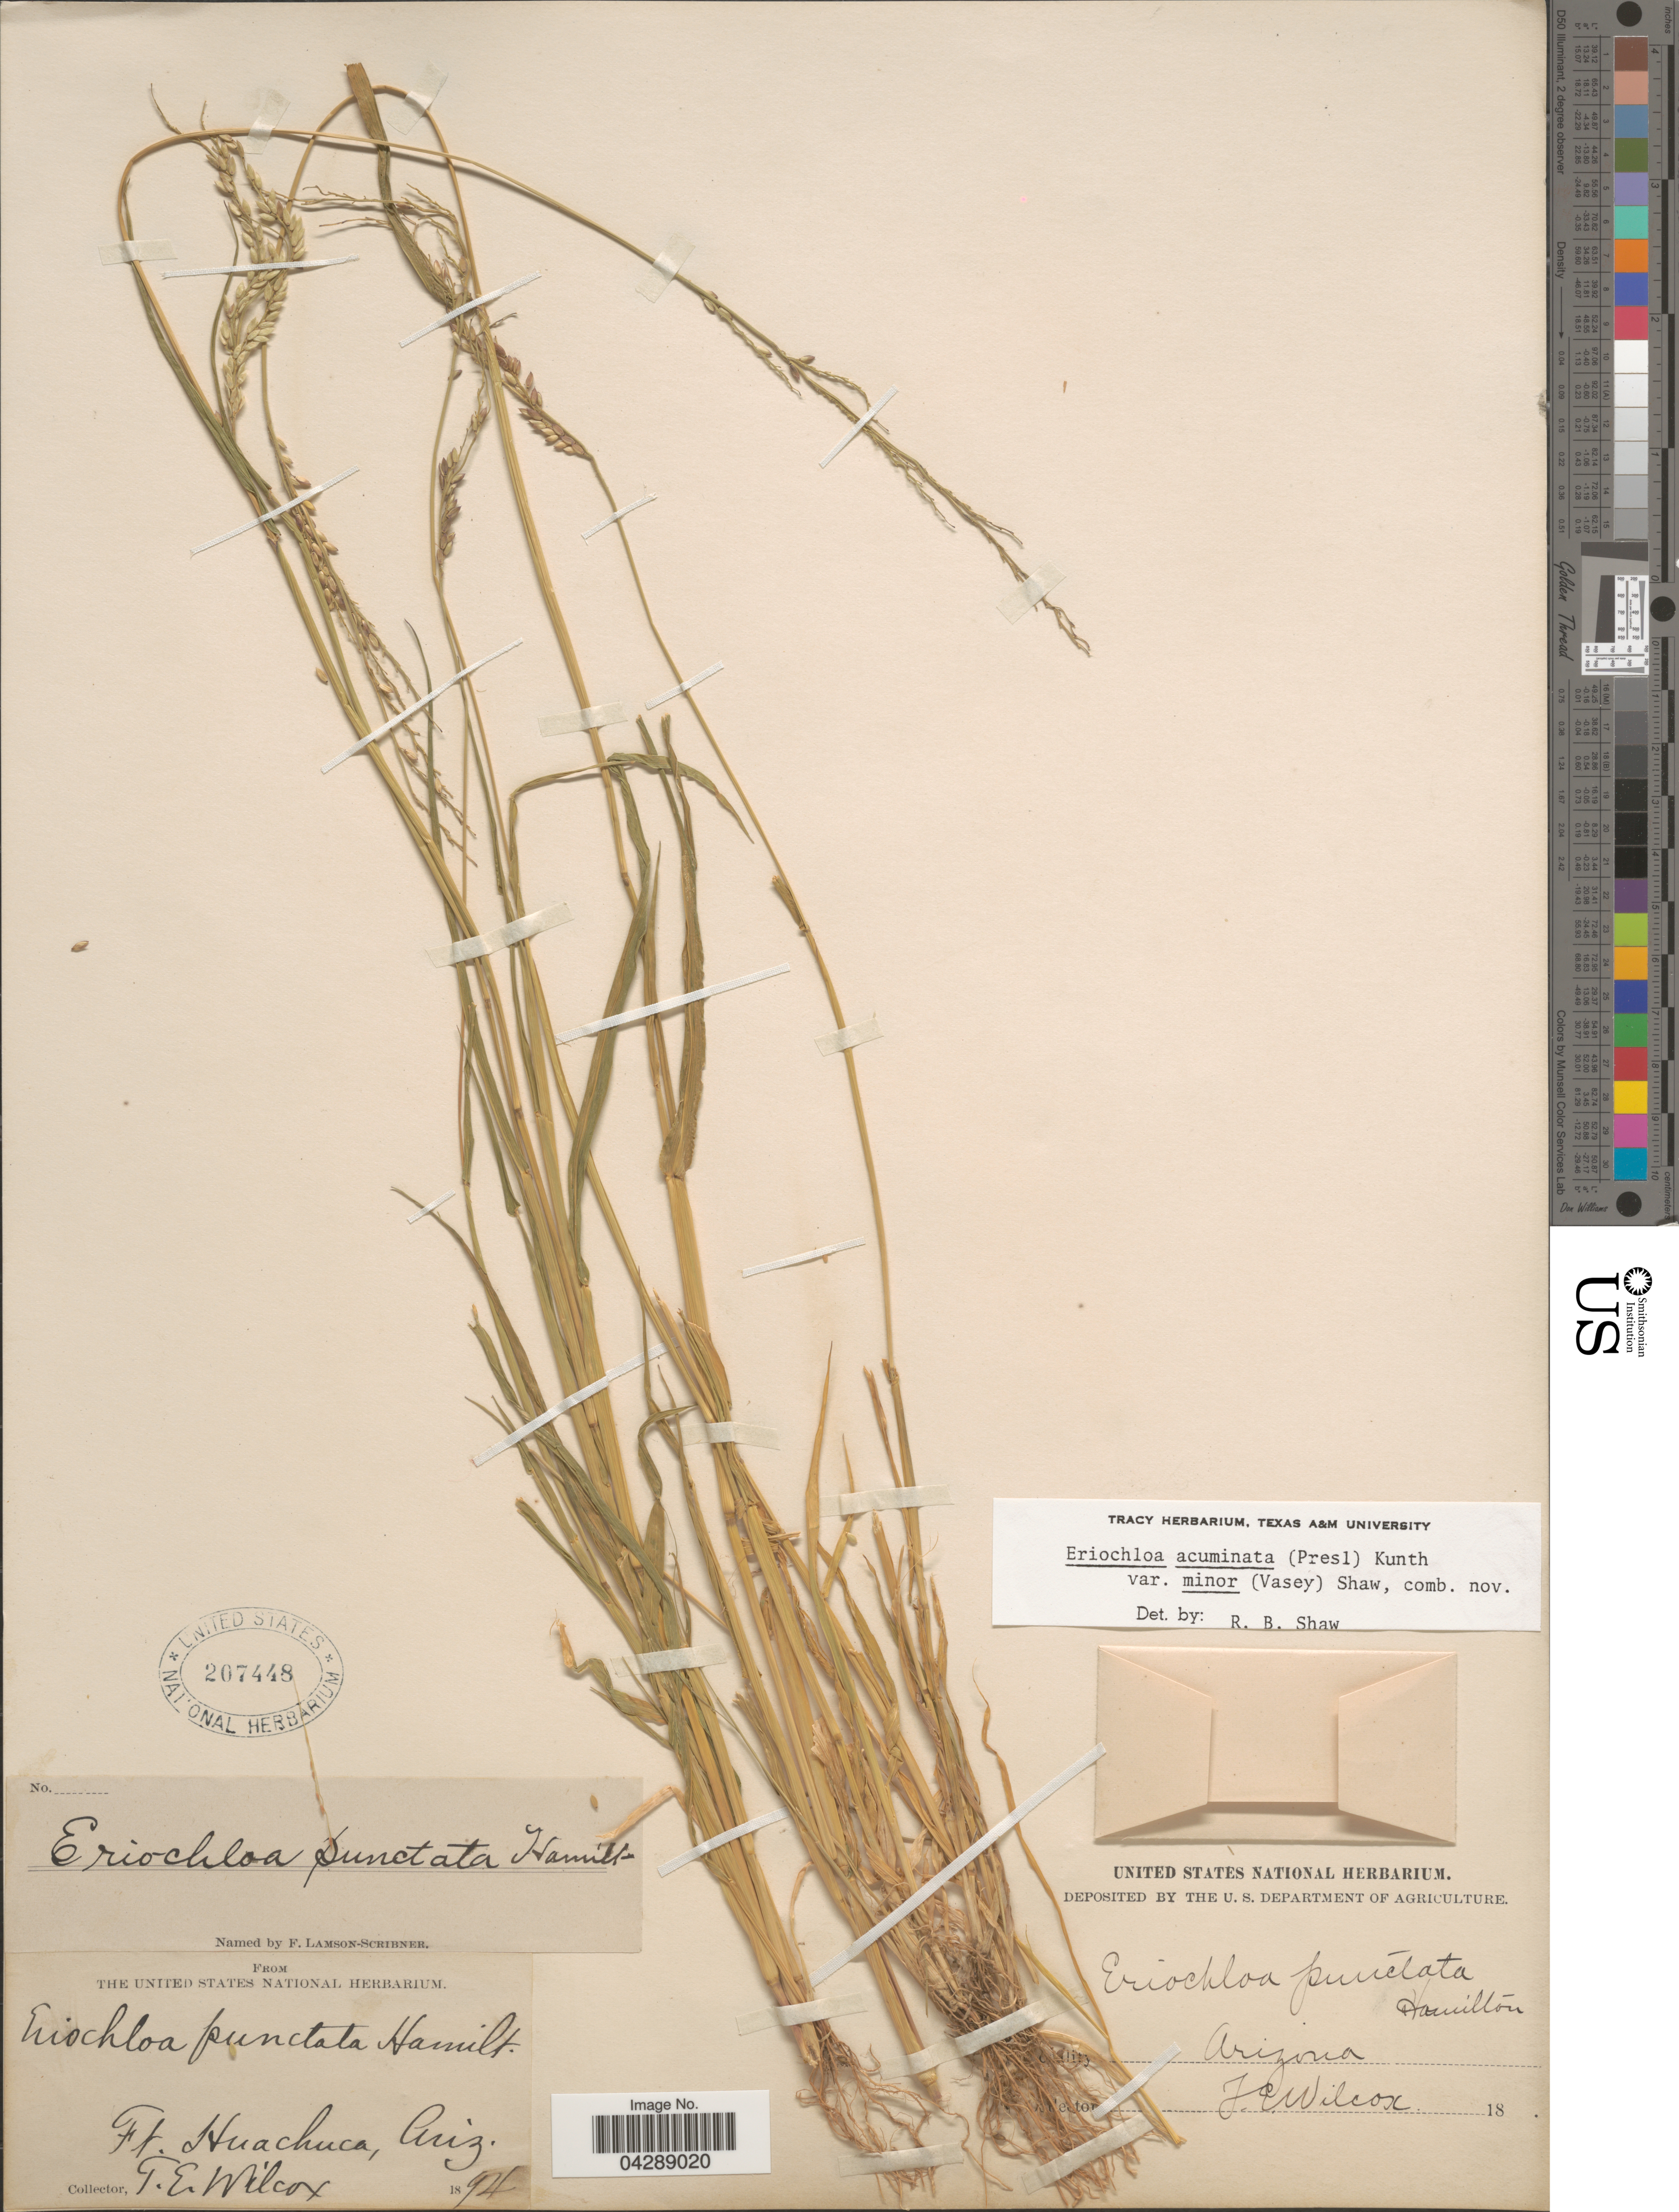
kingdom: Plantae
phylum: Tracheophyta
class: Liliopsida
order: Poales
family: Poaceae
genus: Eriochloa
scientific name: Eriochloa acuminata var. minor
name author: (Vasey) R.B. Shaw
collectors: T. E. Wilcox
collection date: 1894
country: United States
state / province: Arizona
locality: Ft. Huachuca.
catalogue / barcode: US 207448